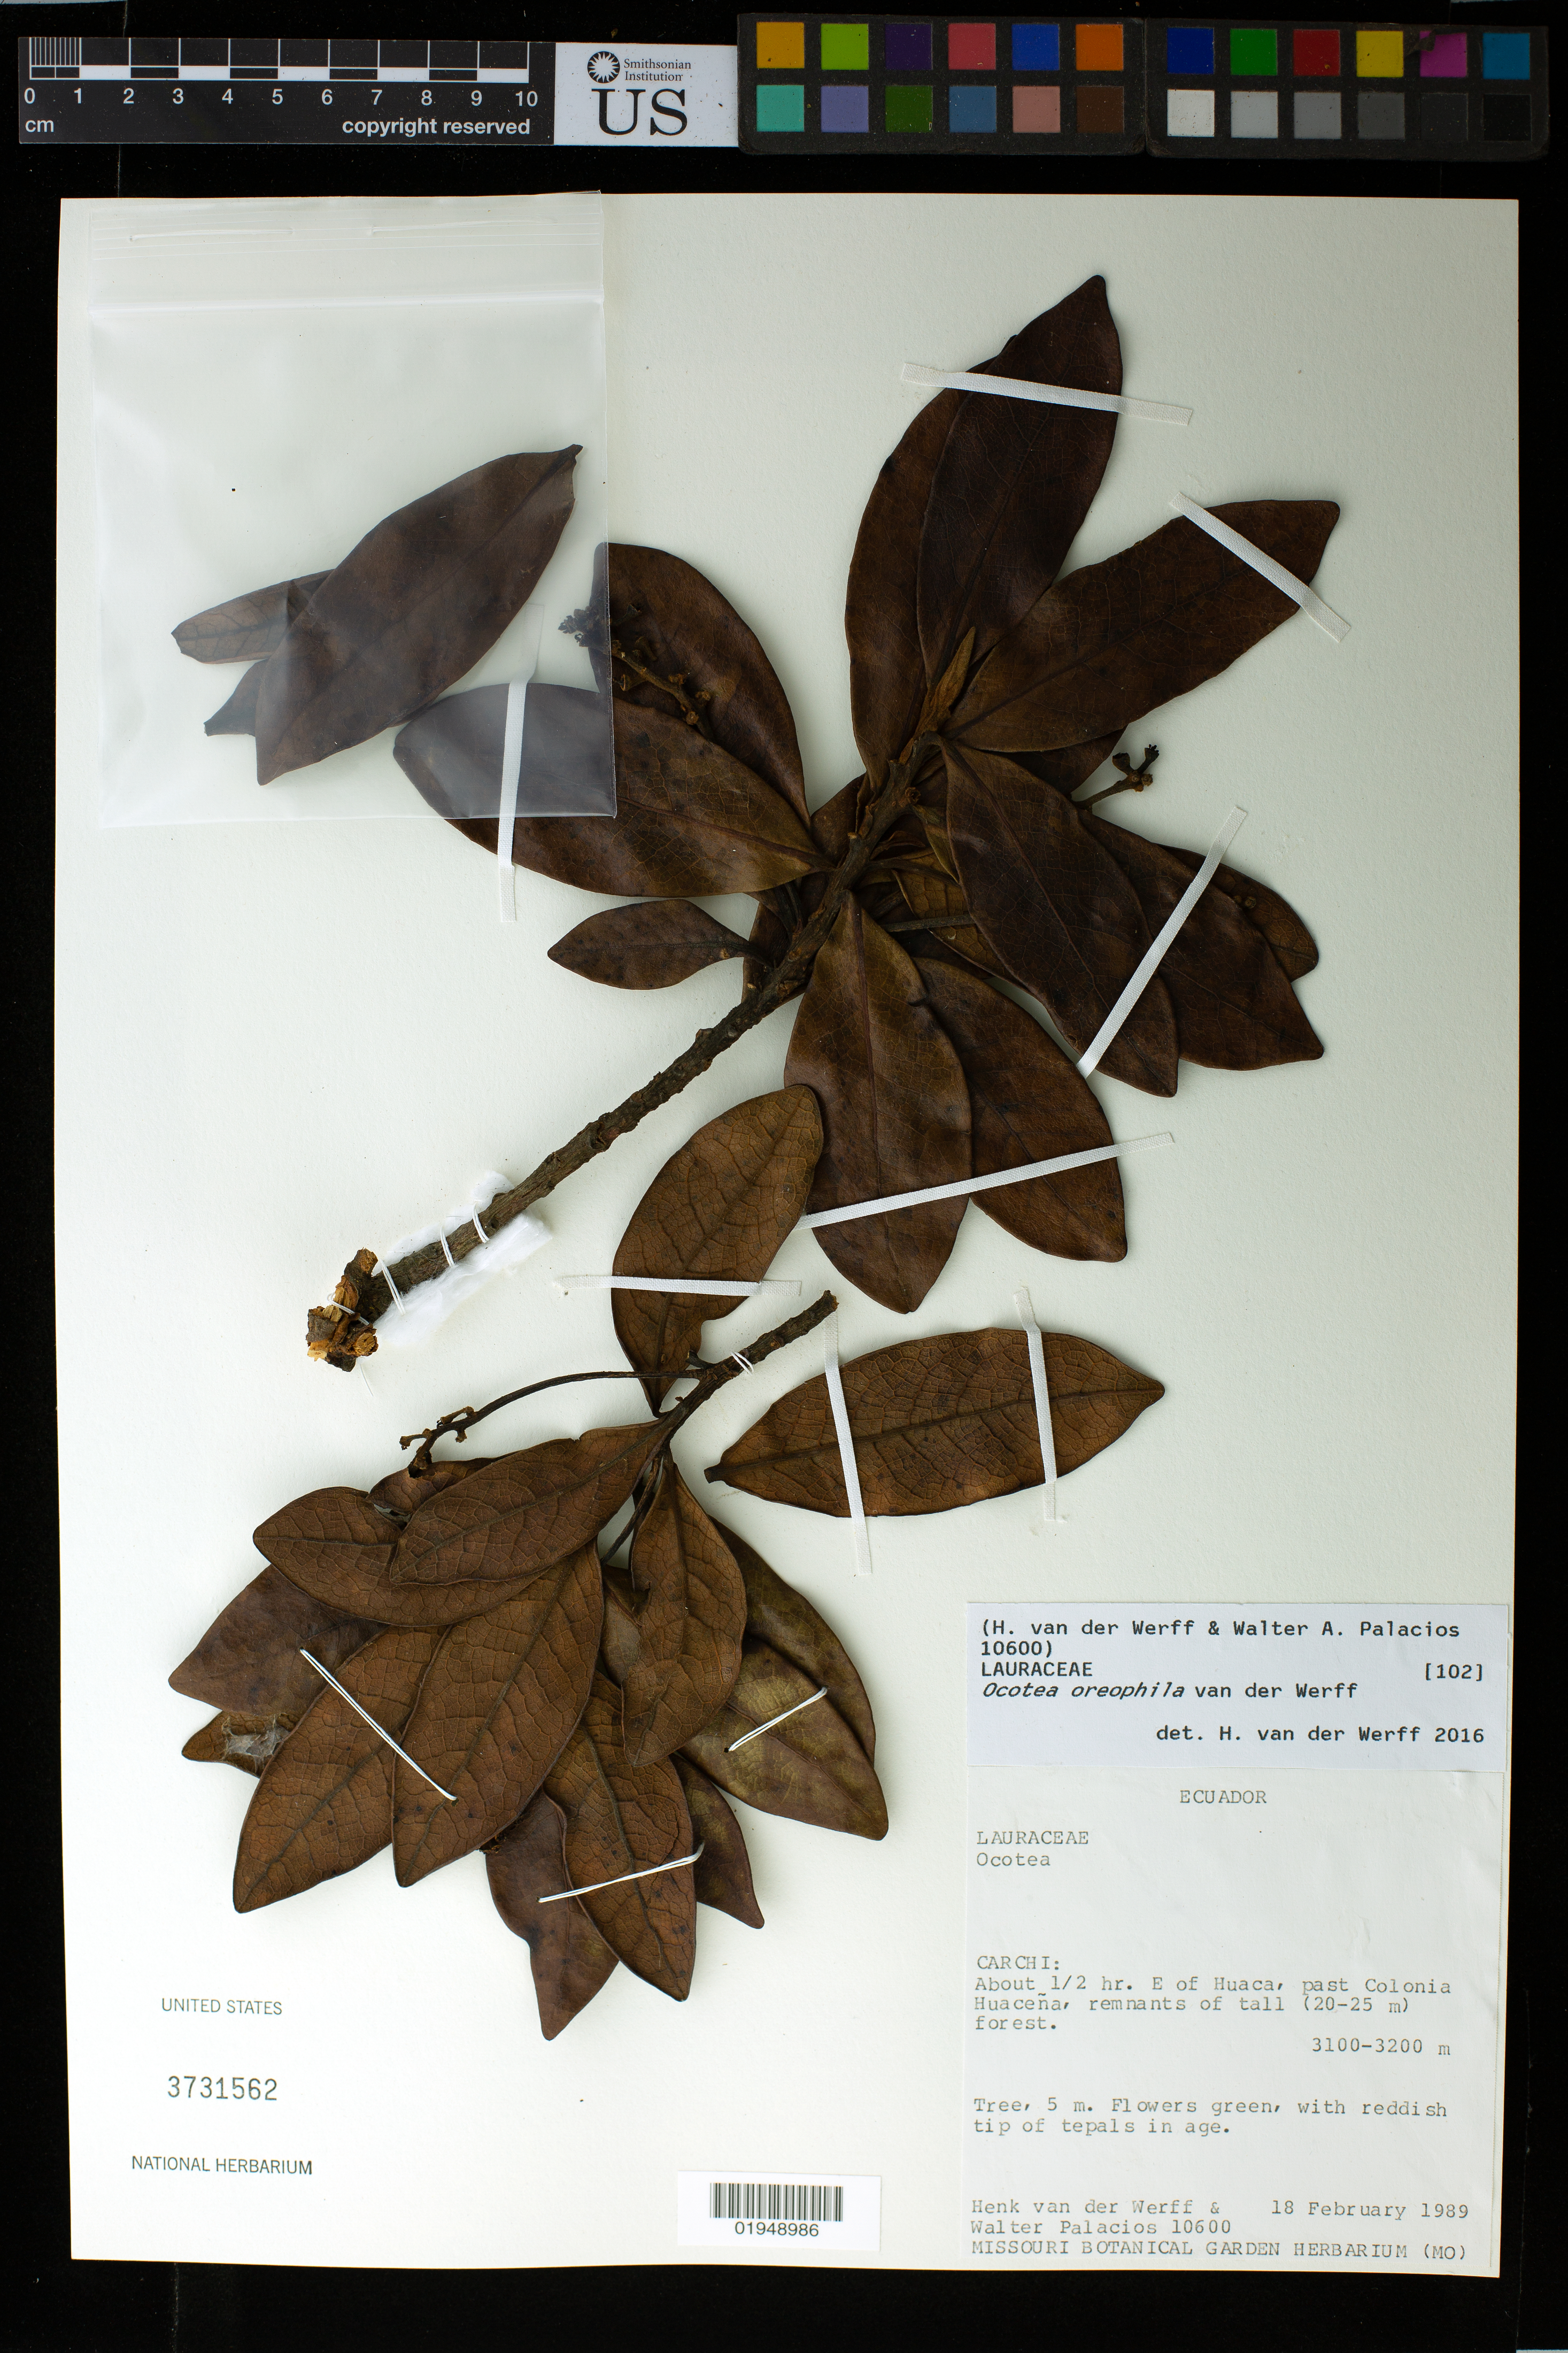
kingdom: Plantae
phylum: Tracheophyta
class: Magnoliopsida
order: Laurales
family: Lauraceae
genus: Ocotea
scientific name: Ocotea oreophila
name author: van der Werff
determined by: van der Werff, H., (MO), Missouri Botanical Garden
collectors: H. van der Werff & W. Palacios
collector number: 10600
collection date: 1989-02-18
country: Ecuador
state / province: Carchi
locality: About 1/2 hr. E of Huaca, past Colonia Huaceña.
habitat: remnants of tall (20-25 m) forest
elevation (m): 3100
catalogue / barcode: US 3731562